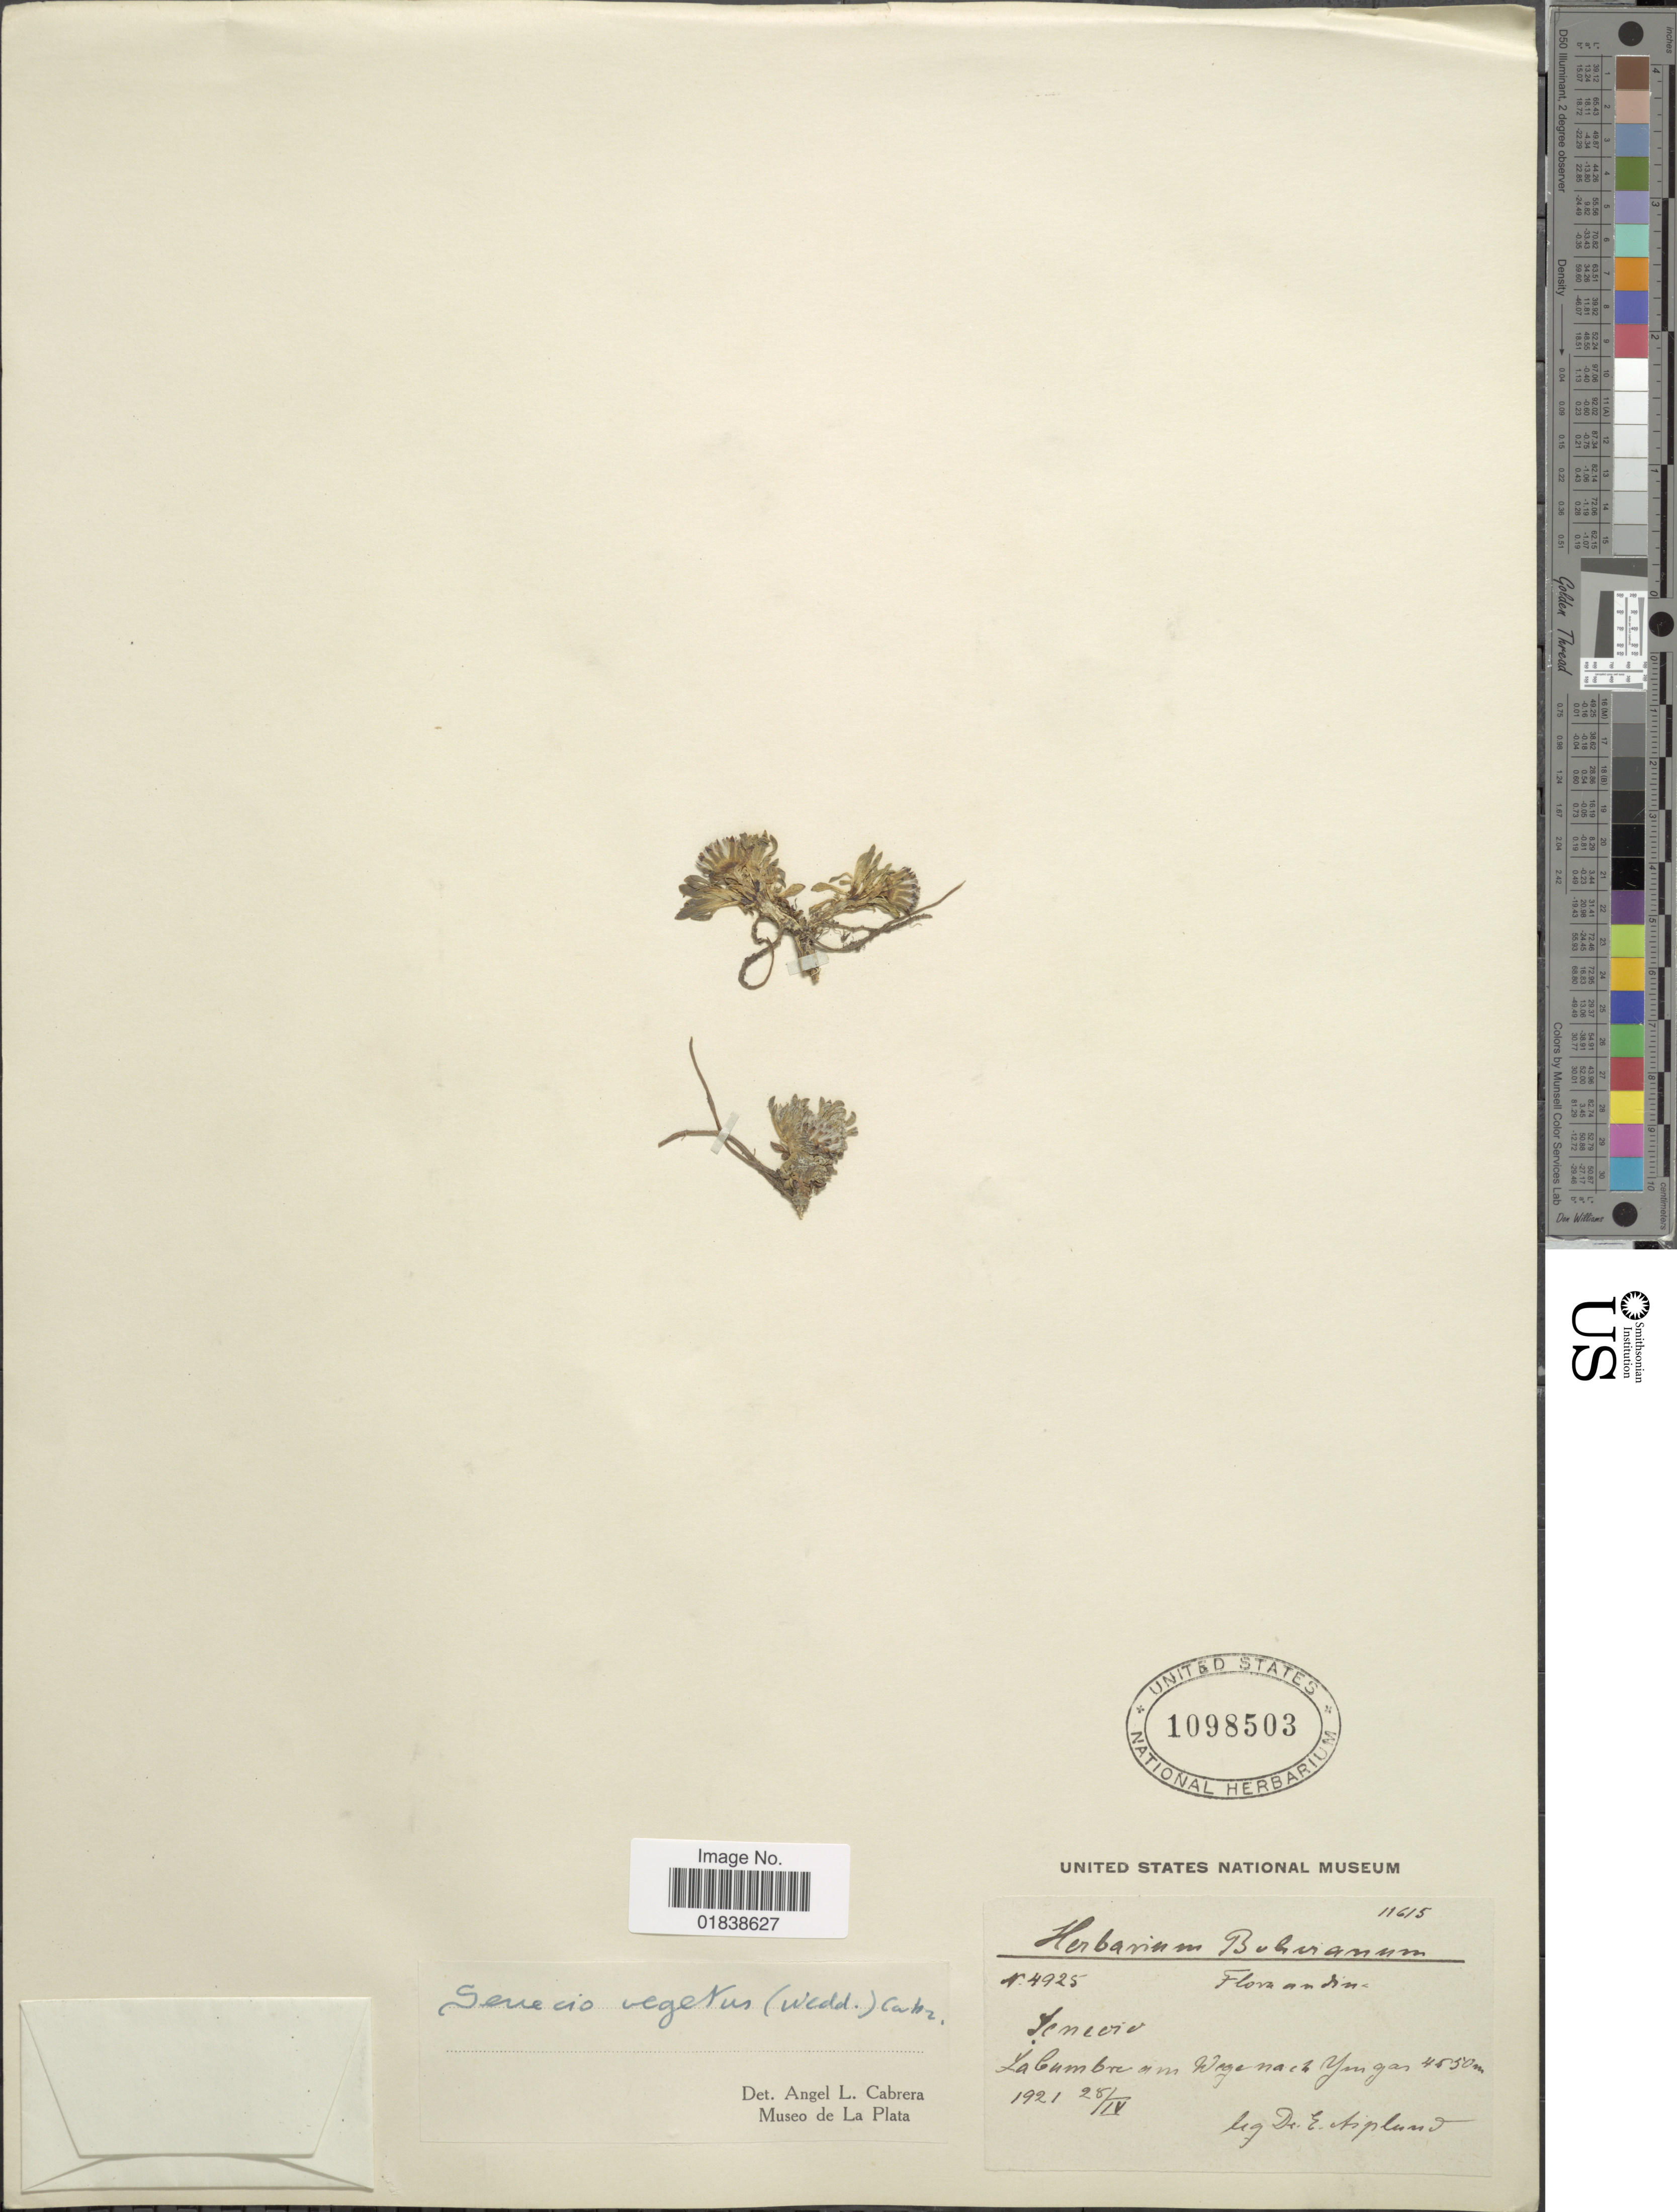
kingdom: Plantae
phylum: Tracheophyta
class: Magnoliopsida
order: Asterales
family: Asteraceae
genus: Senecio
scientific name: Senecio melanandrus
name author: (Wedd.) J. Calvo et al.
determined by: Calvo, Joel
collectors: E. Asplund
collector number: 4925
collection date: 1921-04-28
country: Bolivia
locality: La Cumbre am Wege nach Yungas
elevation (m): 4550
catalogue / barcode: US 1098503